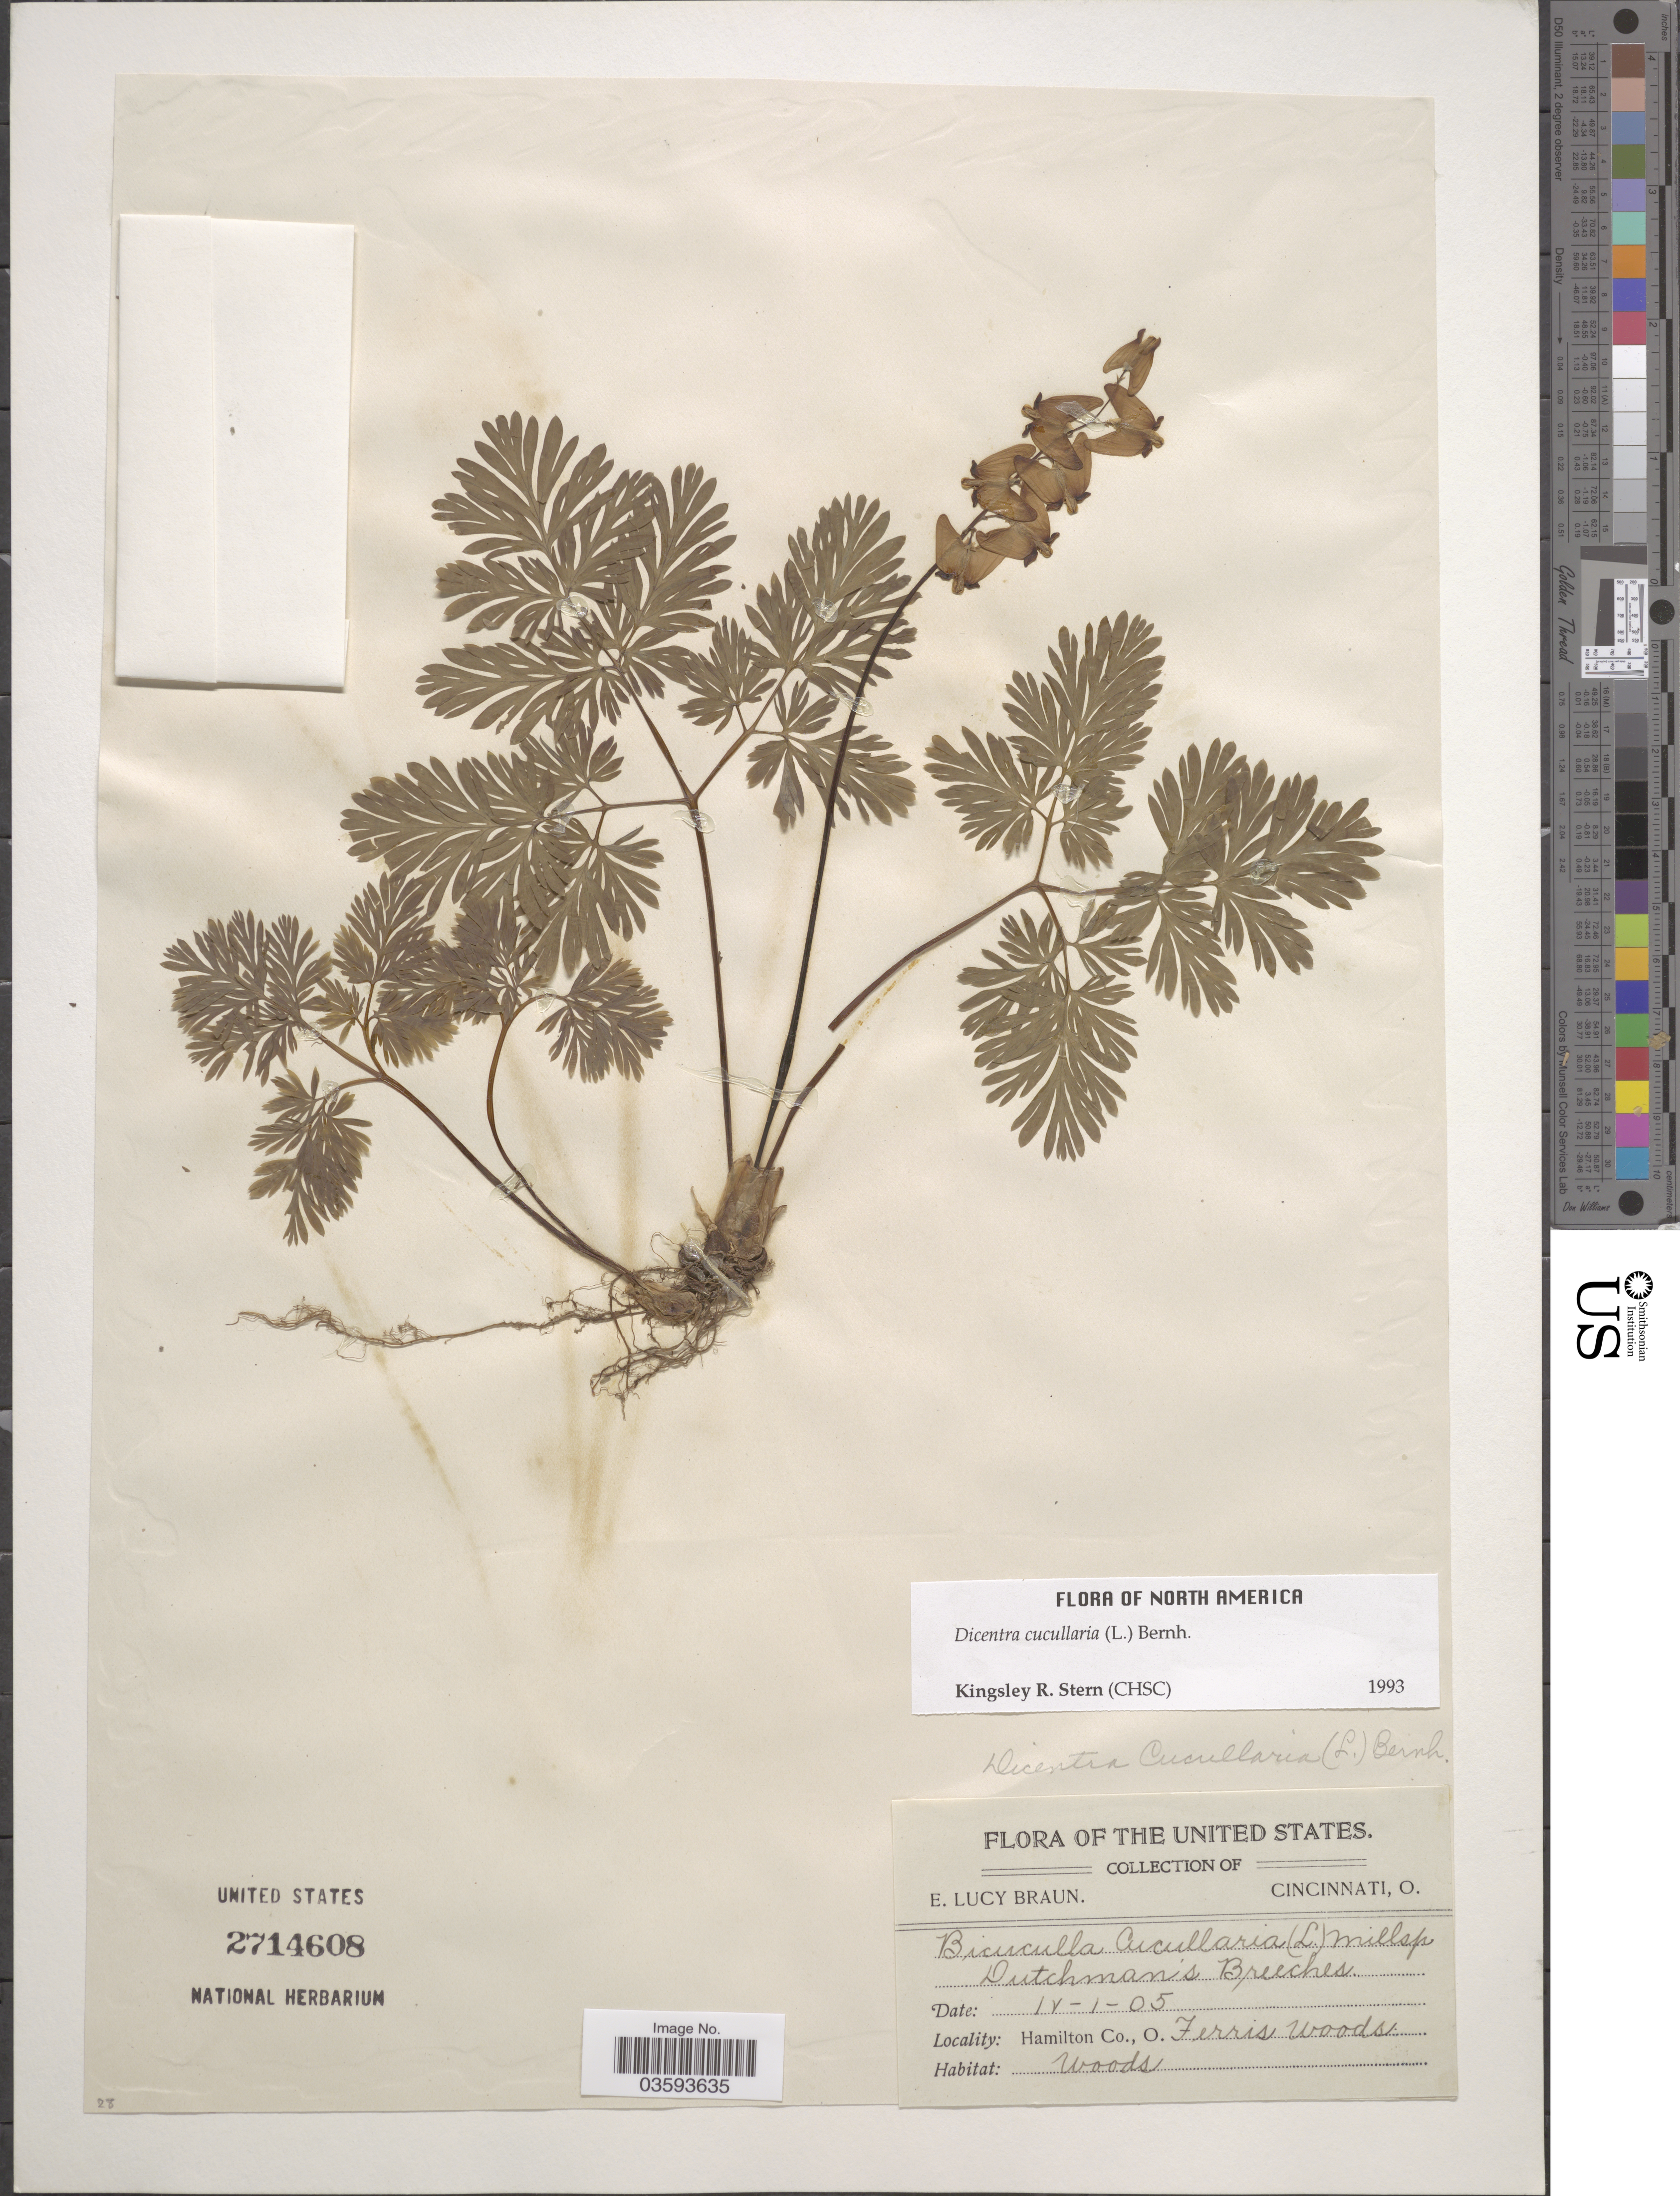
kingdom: Plantae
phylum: Tracheophyta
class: Magnoliopsida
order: Ranunculales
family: Papaveraceae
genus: Dicentra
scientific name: Dicentra cucullaria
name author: (L.) Bernh.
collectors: E. L. Braun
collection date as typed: Transcribed d/m/y: 1/4/5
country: United States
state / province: Ohio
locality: Hamilton Co. Ferris Woods.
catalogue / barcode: US 2714608